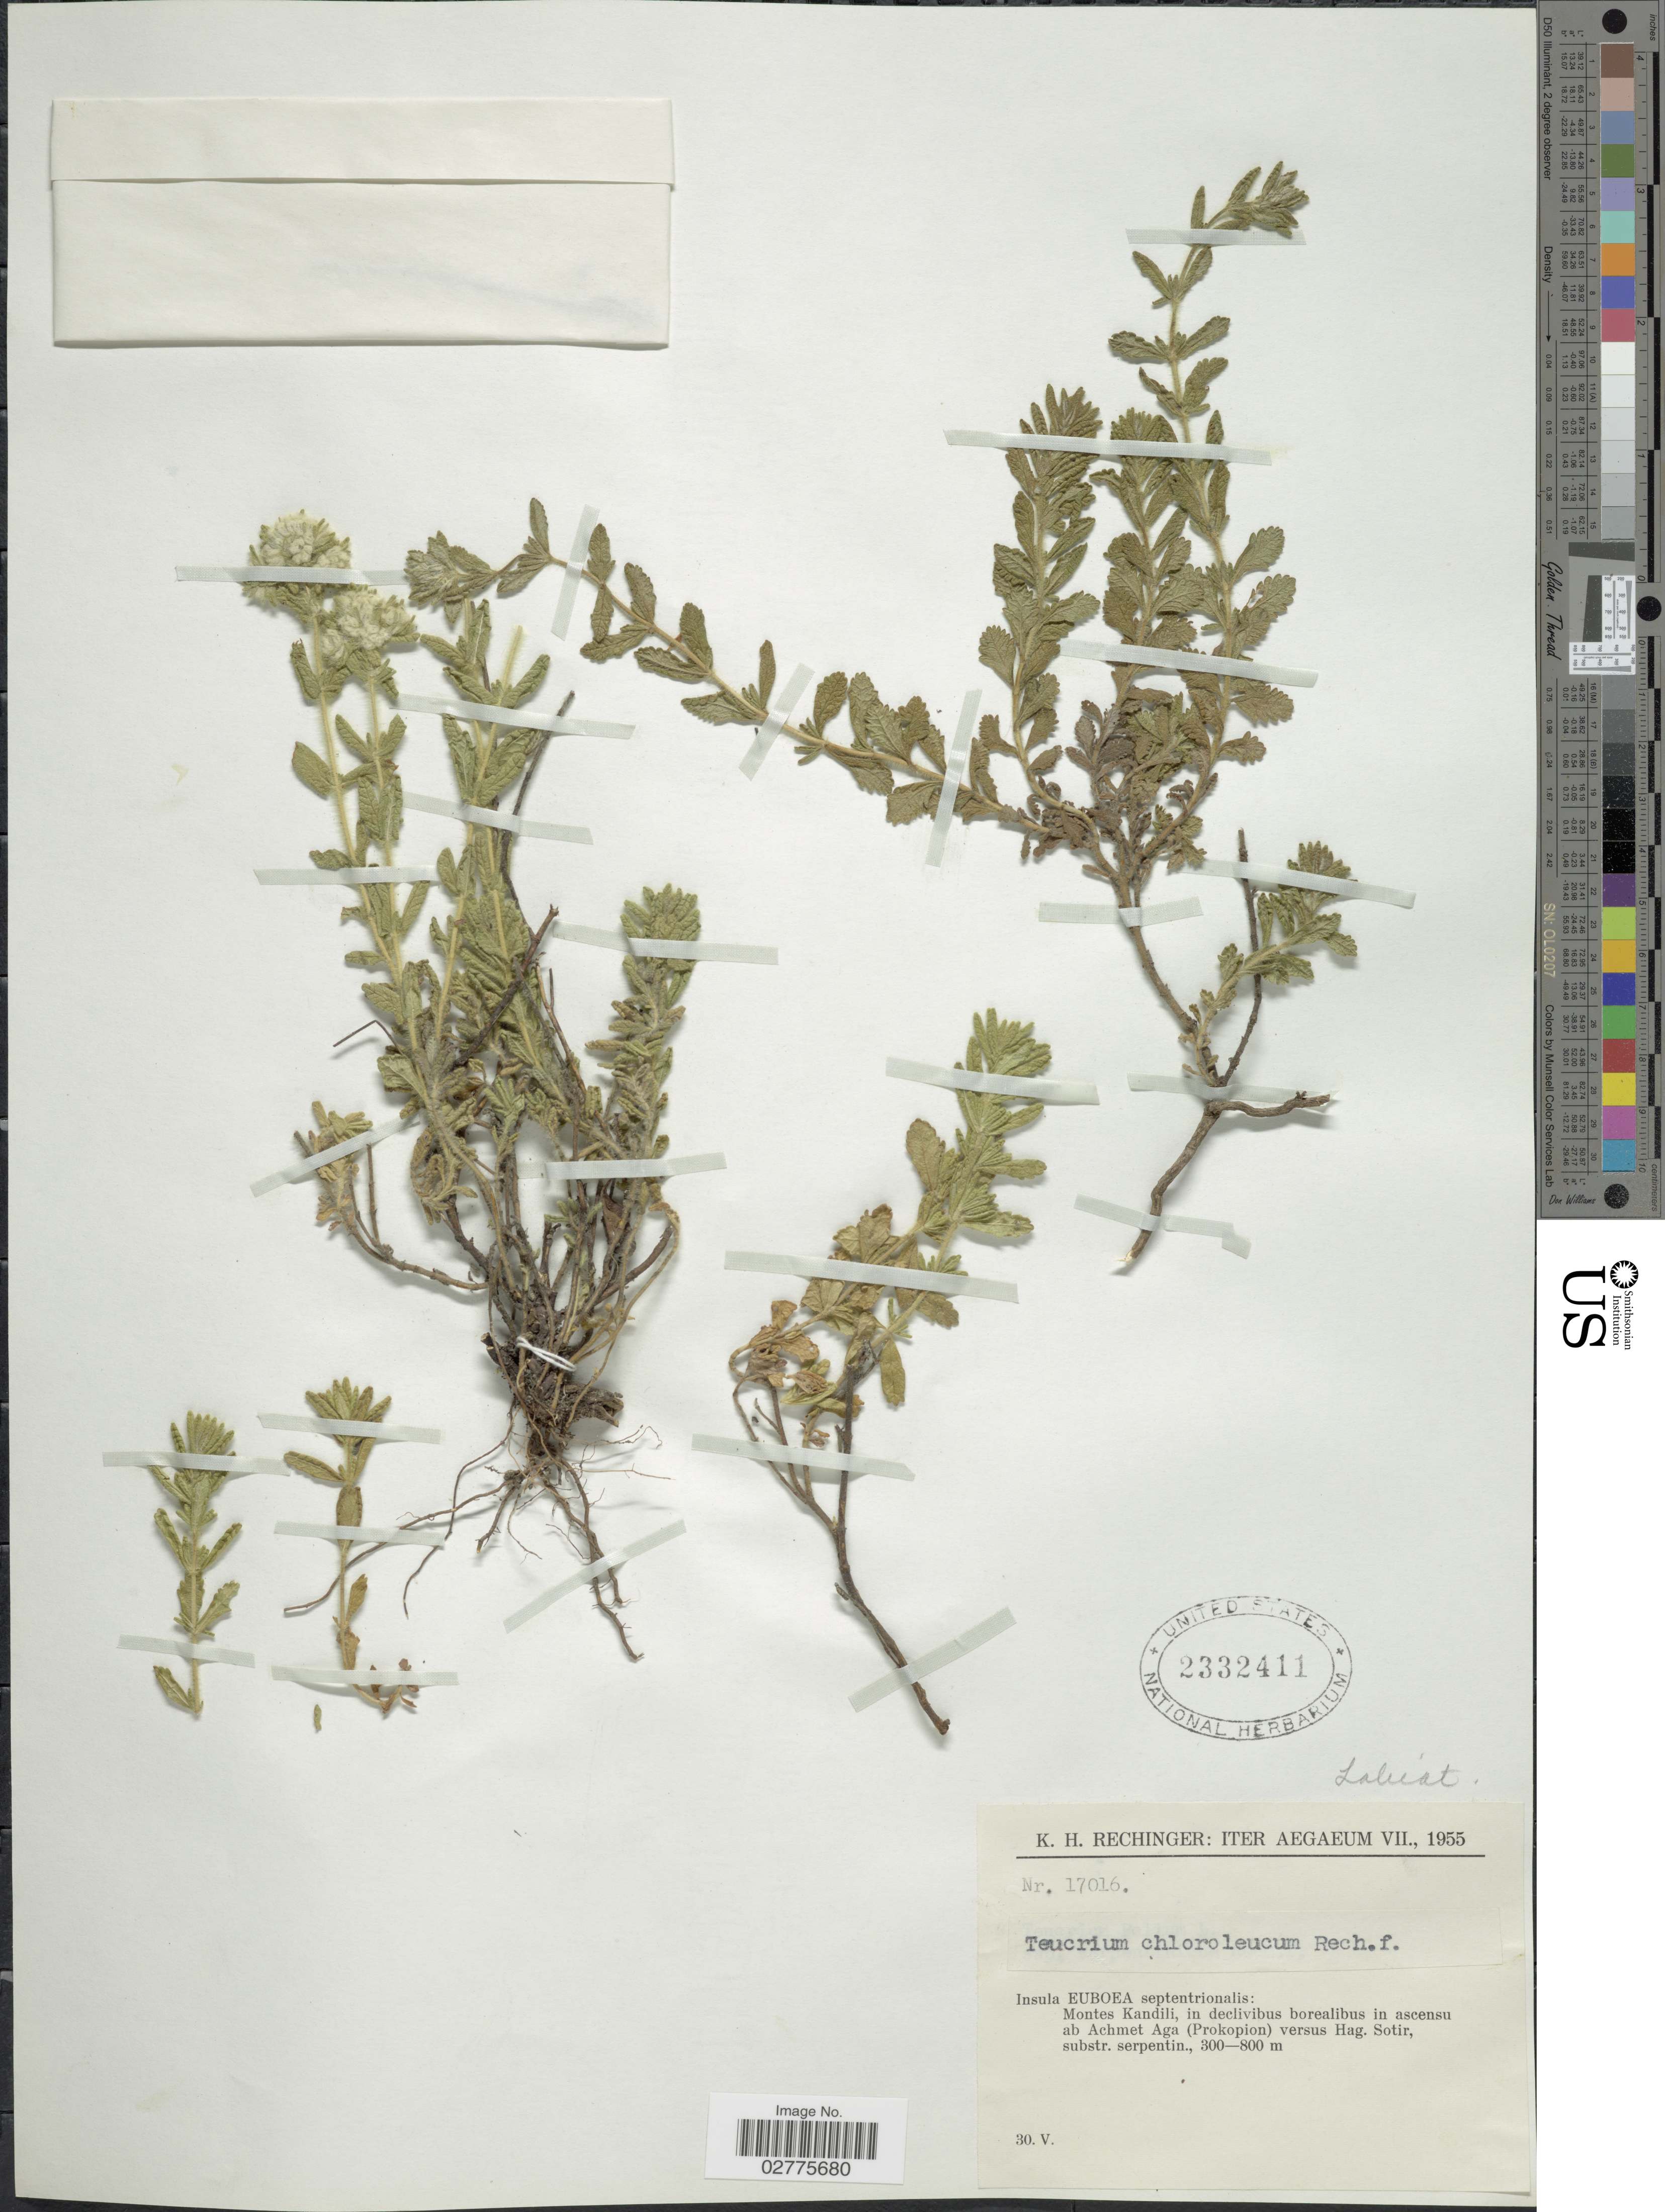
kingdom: Plantae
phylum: Tracheophyta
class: Magnoliopsida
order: Lamiales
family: Lamiaceae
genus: Teucrium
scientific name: Teucrium chloroleucum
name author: Rech. f.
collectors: K. H. Rechinger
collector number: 17016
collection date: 1955-05-30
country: Greece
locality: Aegaeum. Insula Euboea septentrionalis: Montes Kandili, in declivibus borealibus in ascensu ad Achmet Aga (Prokopion) versus Hag. Sotir, substr. serpentin.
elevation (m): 300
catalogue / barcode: US 2332411